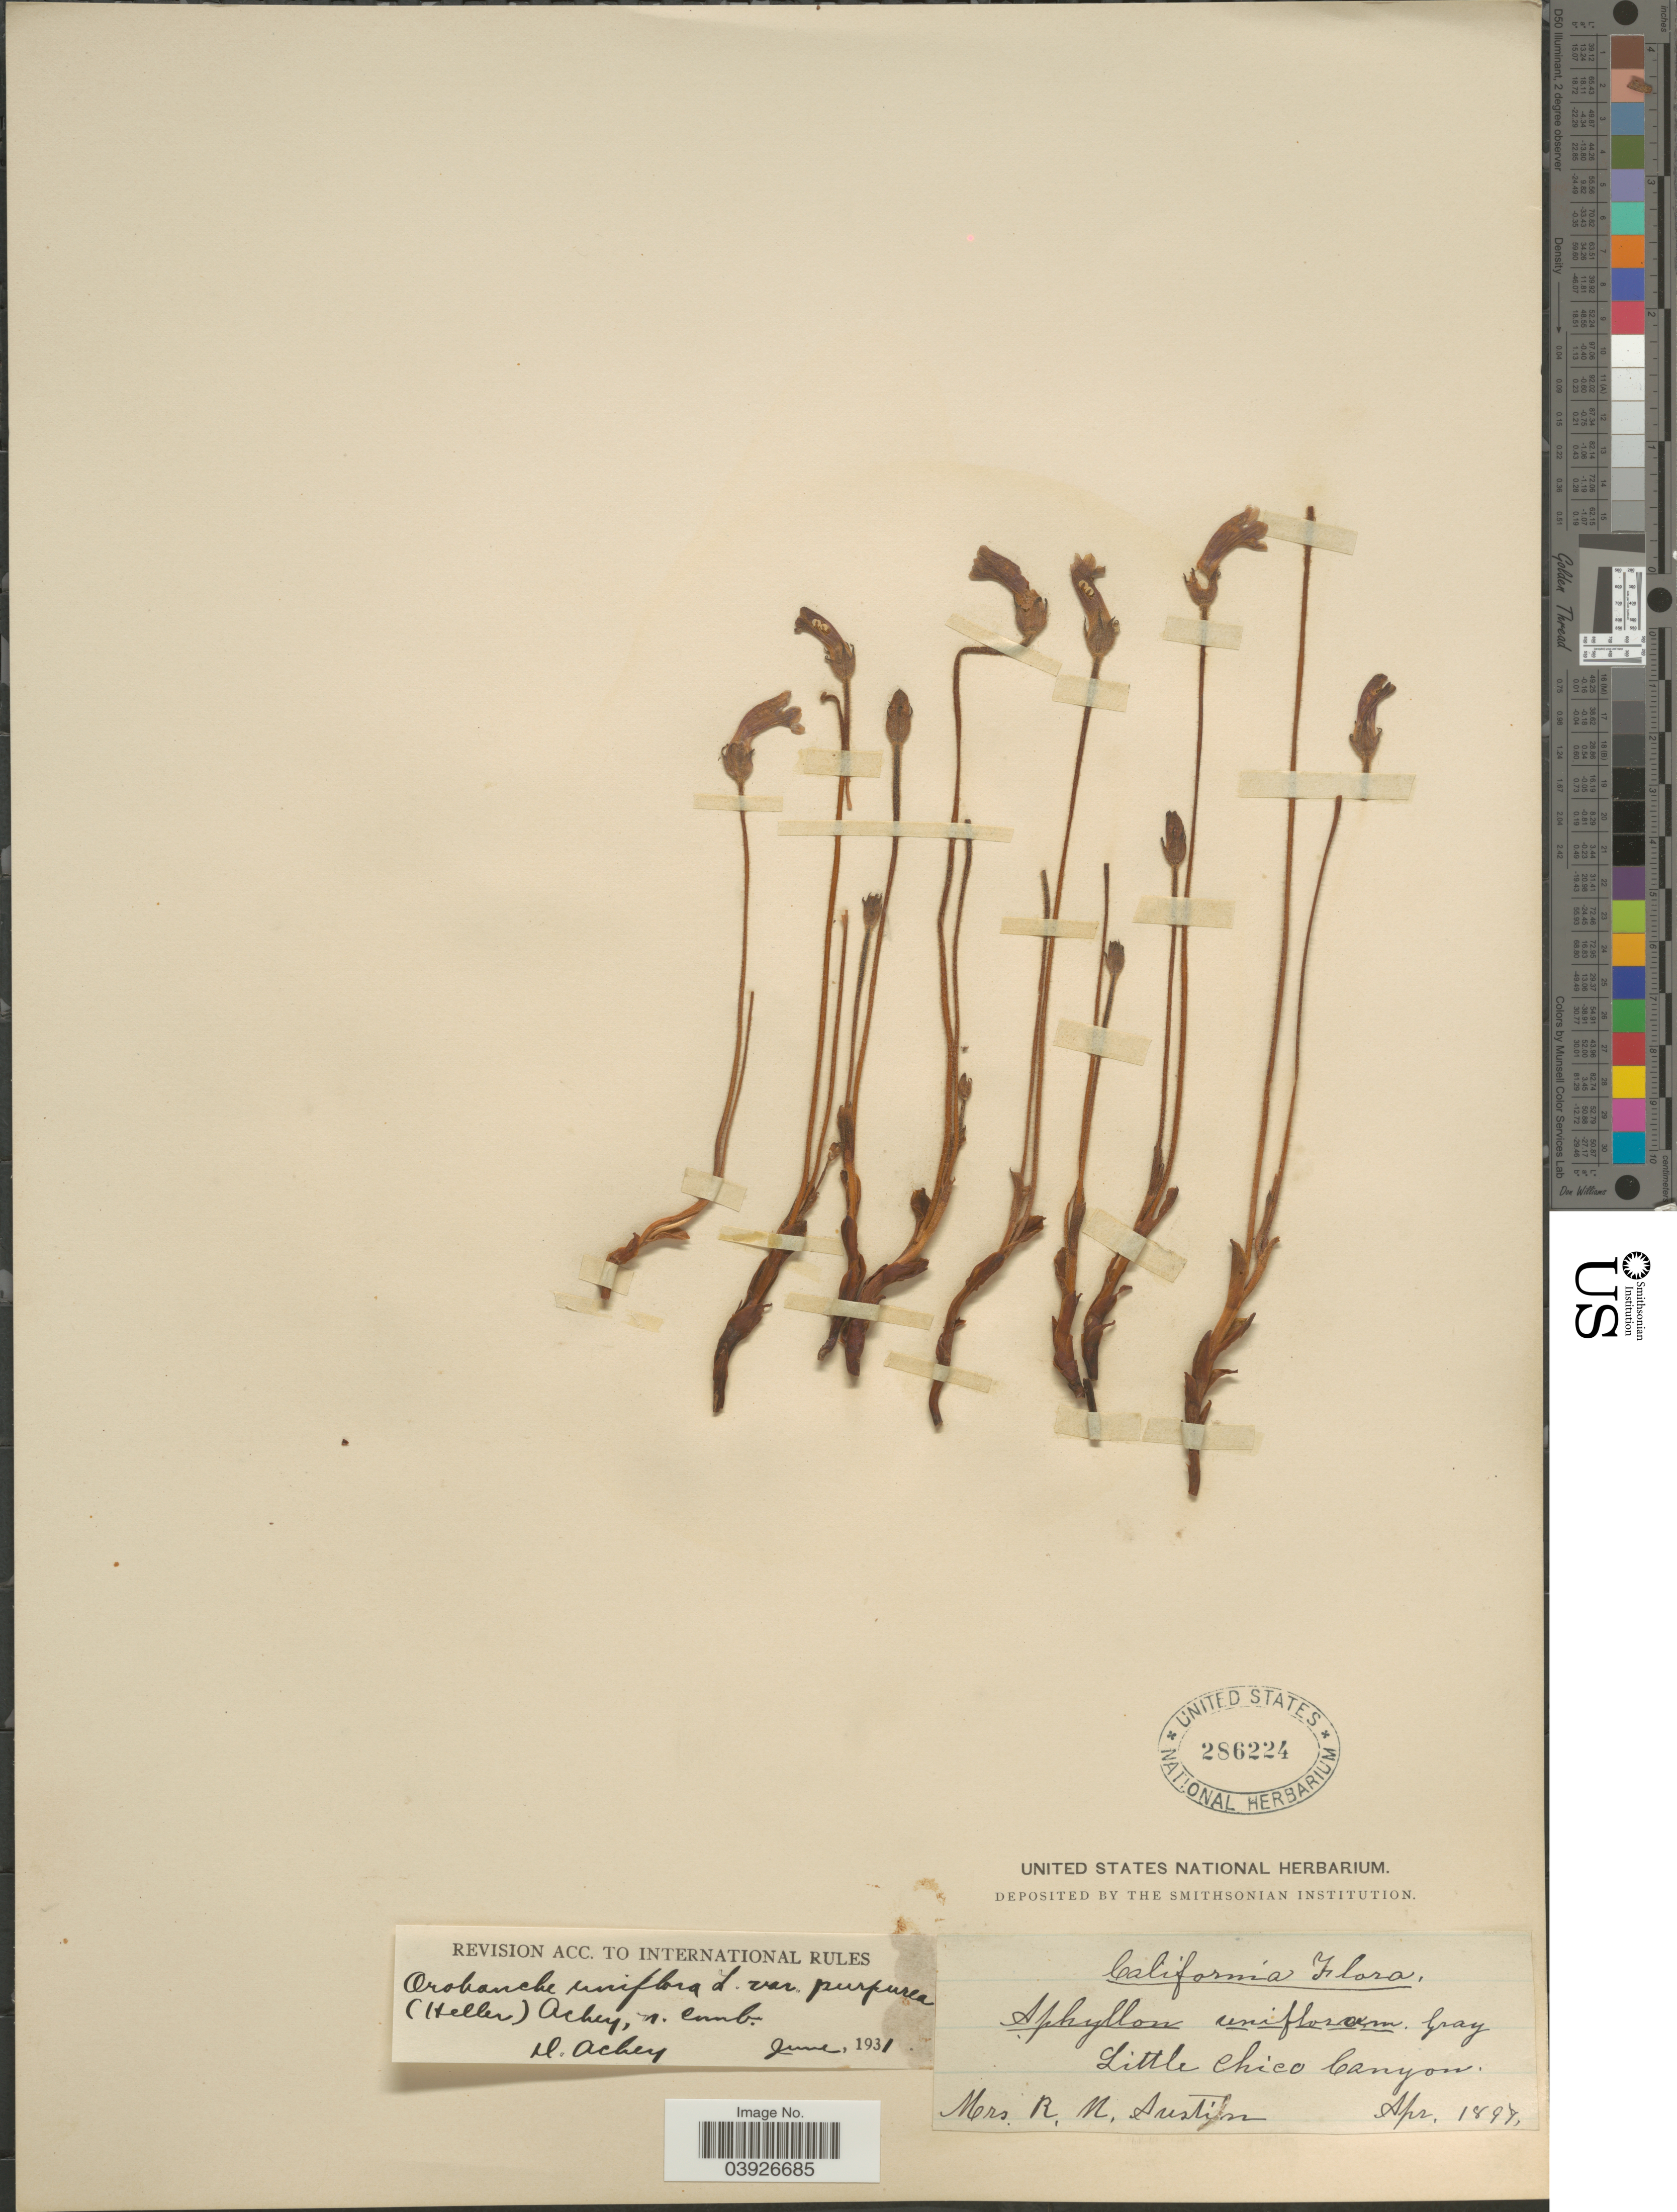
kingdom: Plantae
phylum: Tracheophyta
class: Magnoliopsida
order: Lamiales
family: Orobanchaceae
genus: Aphyllon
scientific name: Aphyllon purpureum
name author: (A. Heller) Holub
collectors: R. Austin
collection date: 1897-04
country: United States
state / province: California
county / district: Butte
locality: Little Chico Canyon.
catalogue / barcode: US 286224